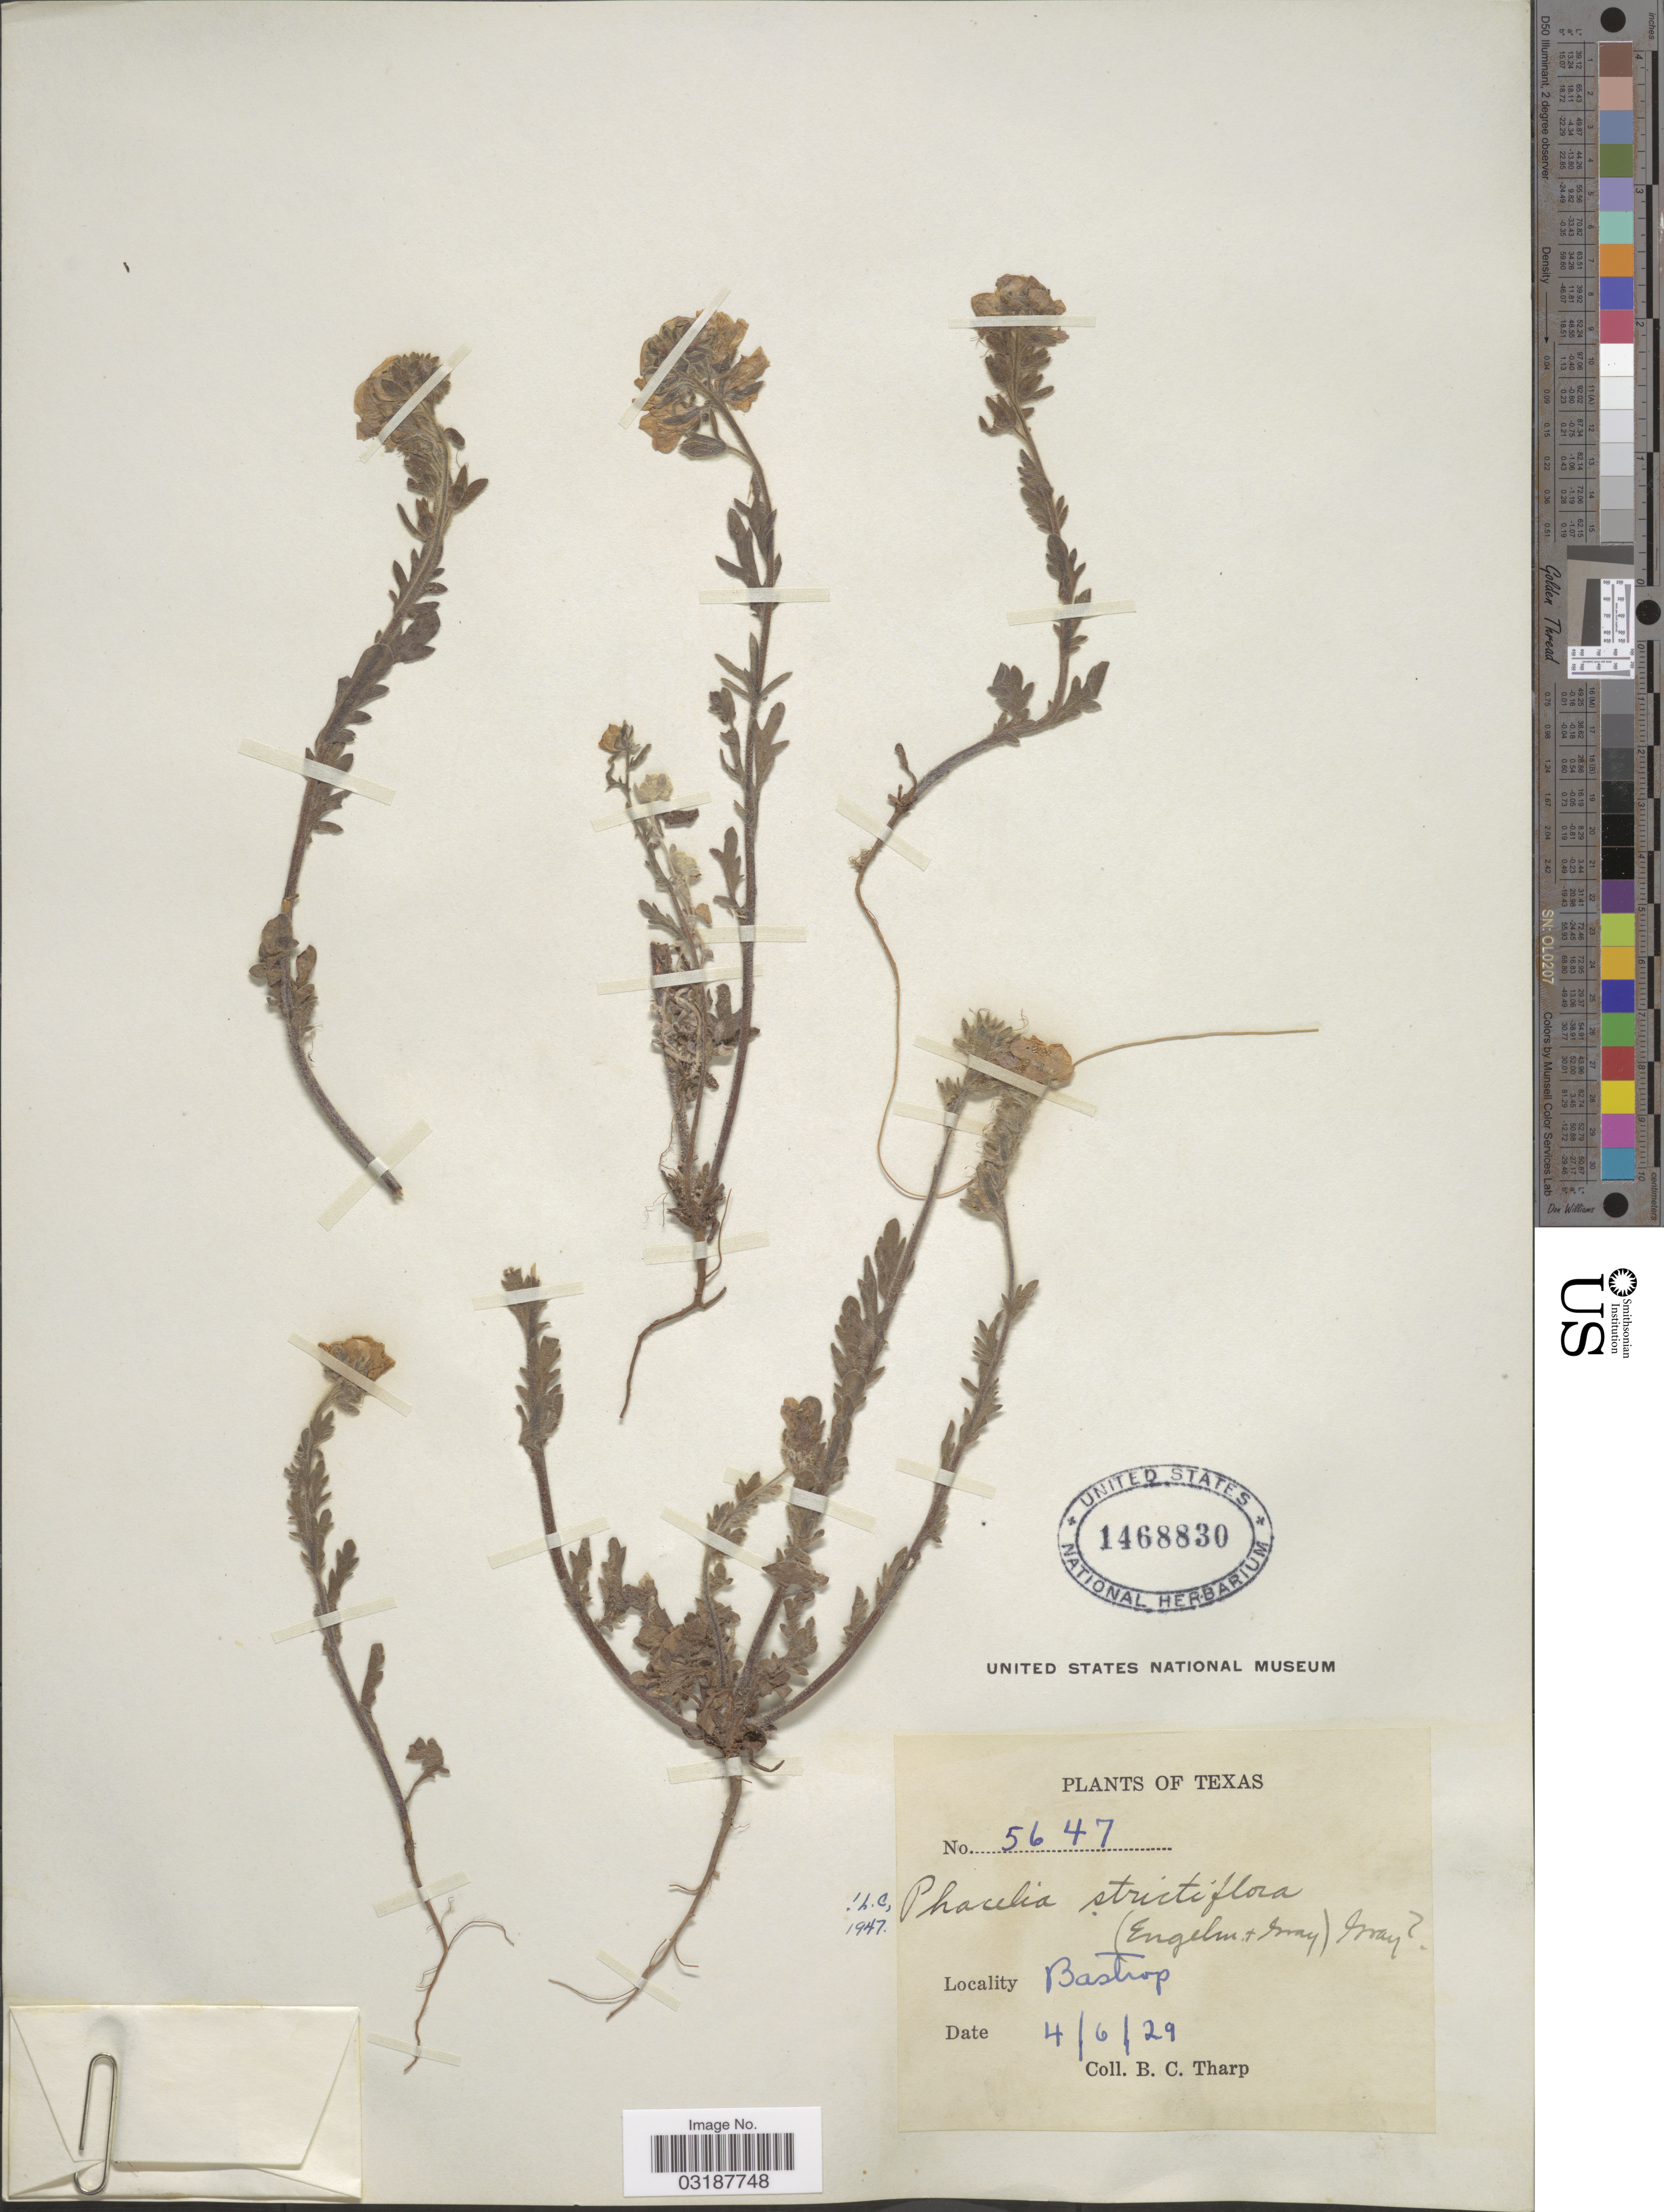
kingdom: Plantae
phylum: Tracheophyta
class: Magnoliopsida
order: Boraginales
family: Hydrophyllaceae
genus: Phacelia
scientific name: Phacelia strictiflora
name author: (Engelm. & A. Gray) A. Gray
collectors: B. C. Tharp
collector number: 5647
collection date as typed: Transcribed d/m/y: 6/4/29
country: United States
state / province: Texas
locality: Bastrop.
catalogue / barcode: US 1468830